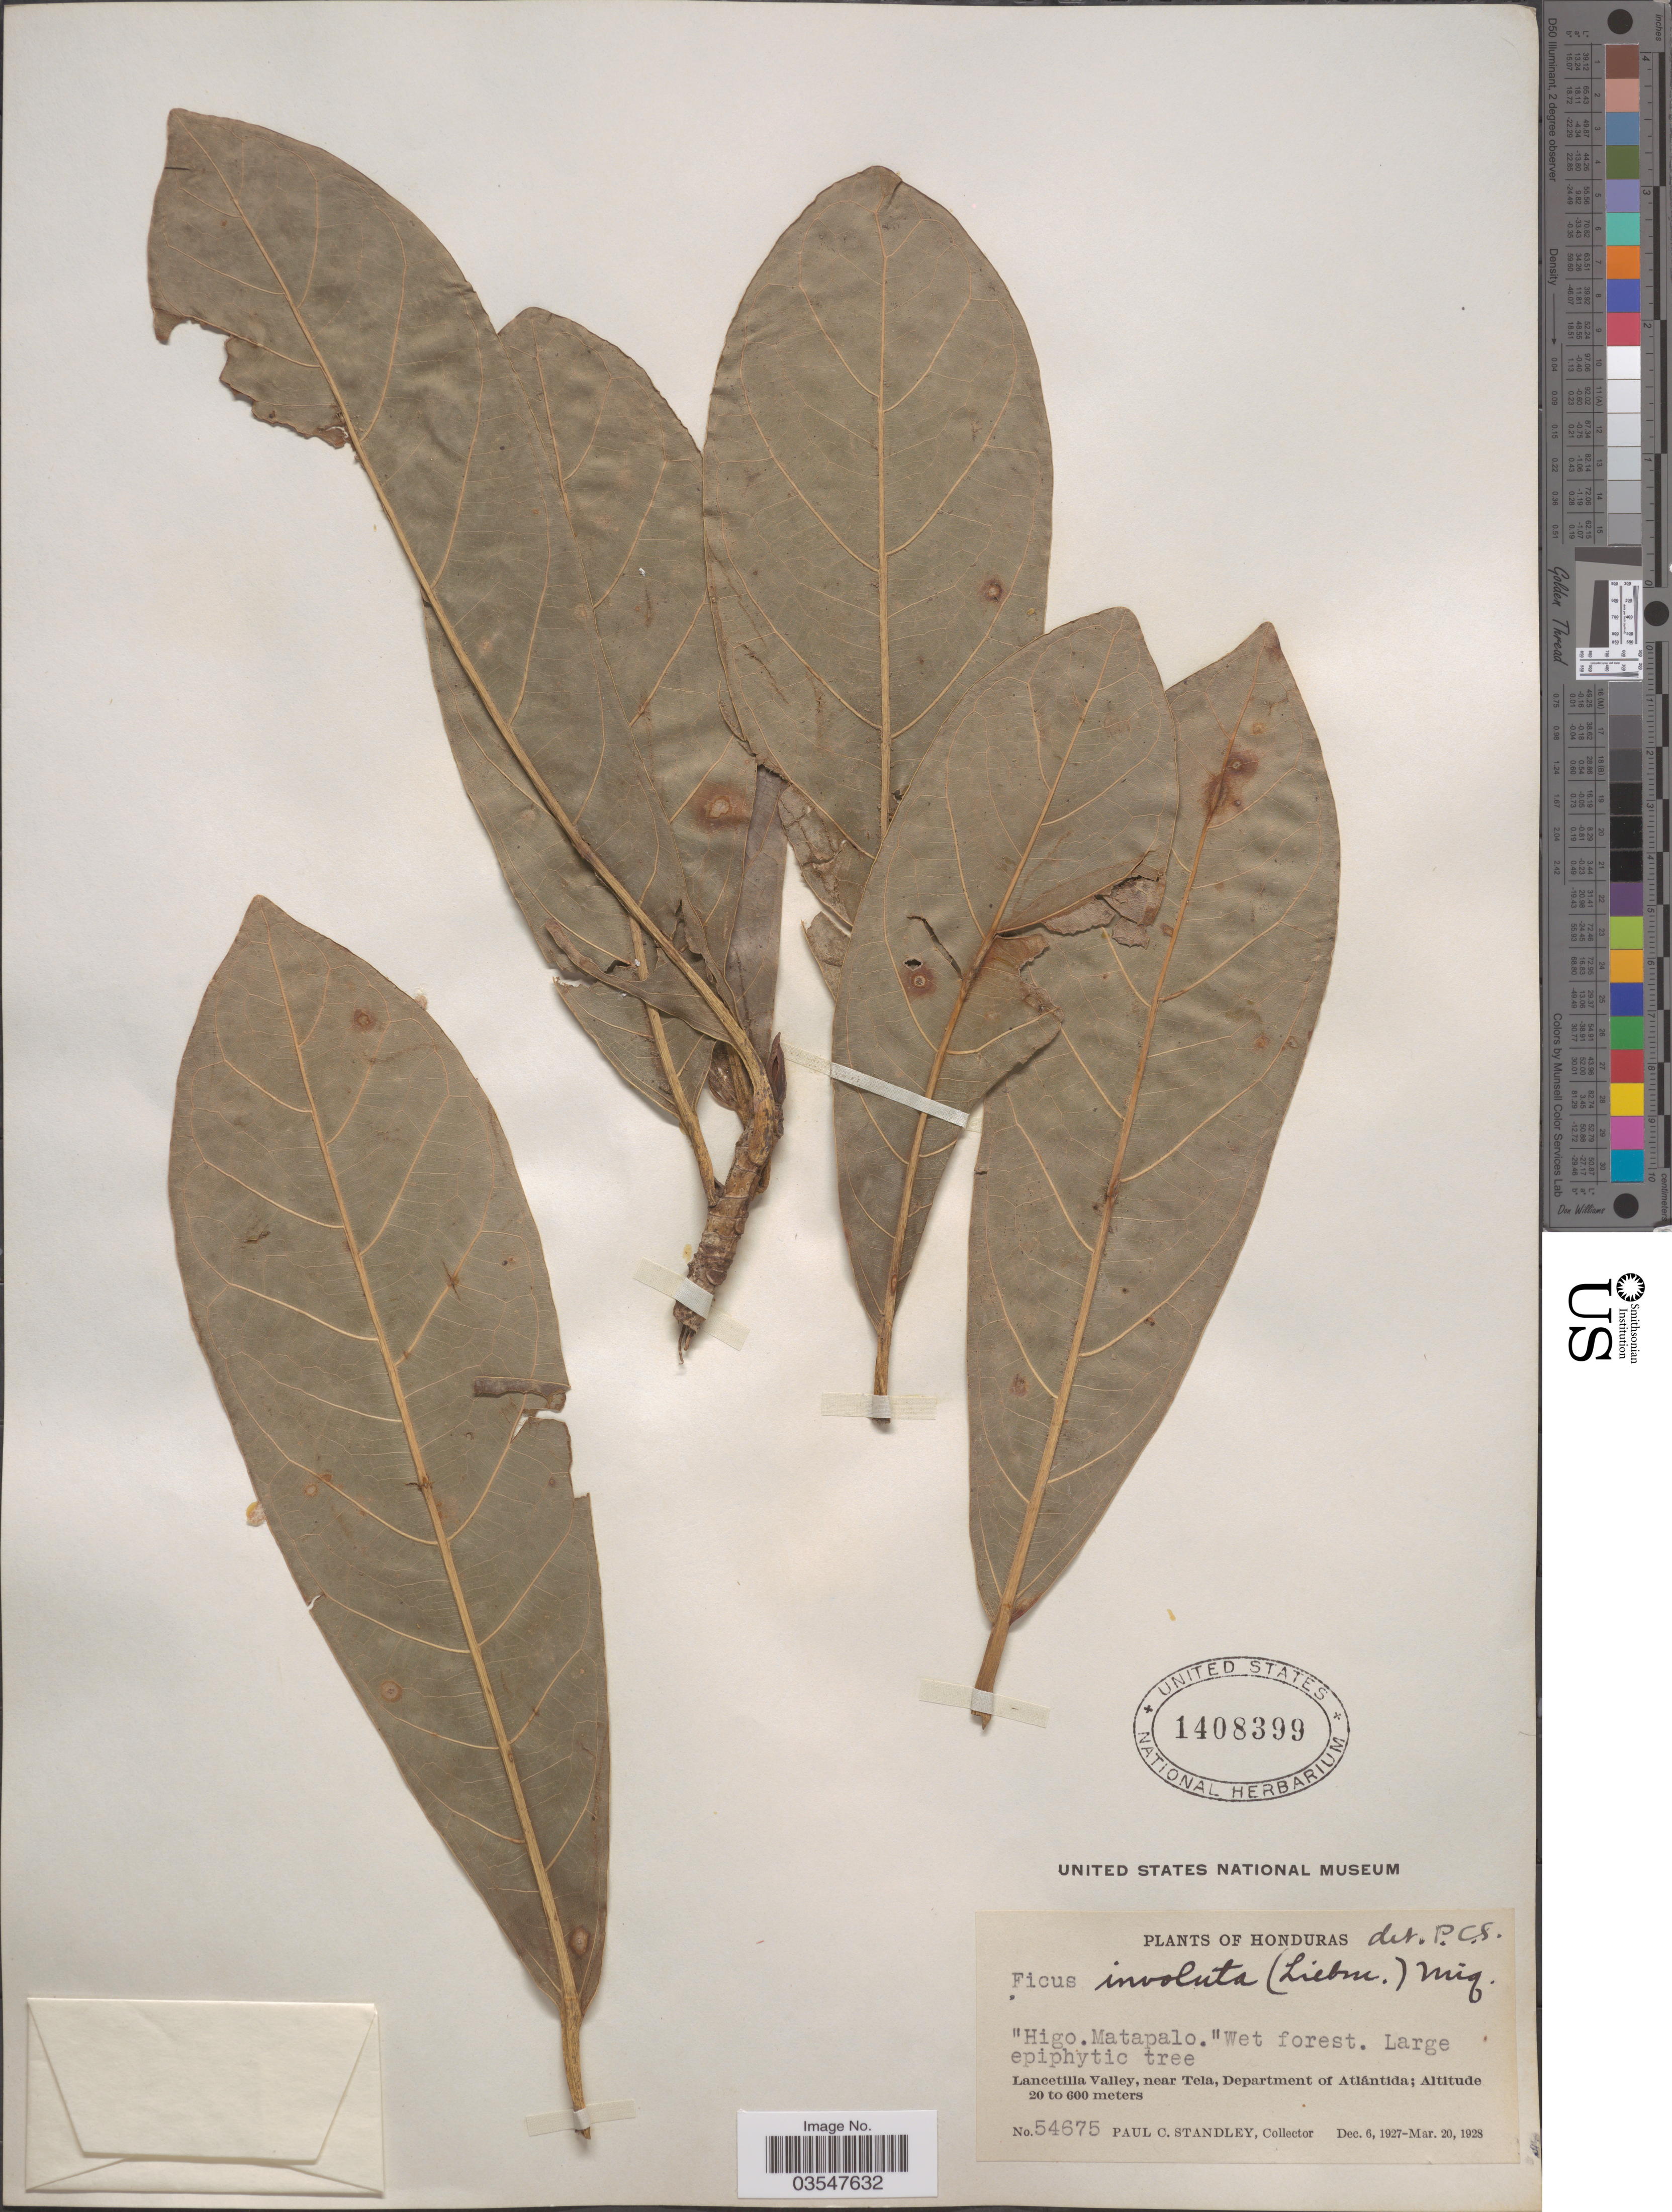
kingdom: Plantae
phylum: Tracheophyta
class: Magnoliopsida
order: Rosales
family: Moraceae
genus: Ficus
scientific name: Ficus obtusifolia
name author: Kunth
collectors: P. C. Standley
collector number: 54675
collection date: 1927-12-06/1928-03-20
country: Honduras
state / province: Atlantida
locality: Lancetilla Valley, near Tela, Department of Atlántida.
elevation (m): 20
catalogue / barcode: US 1408399